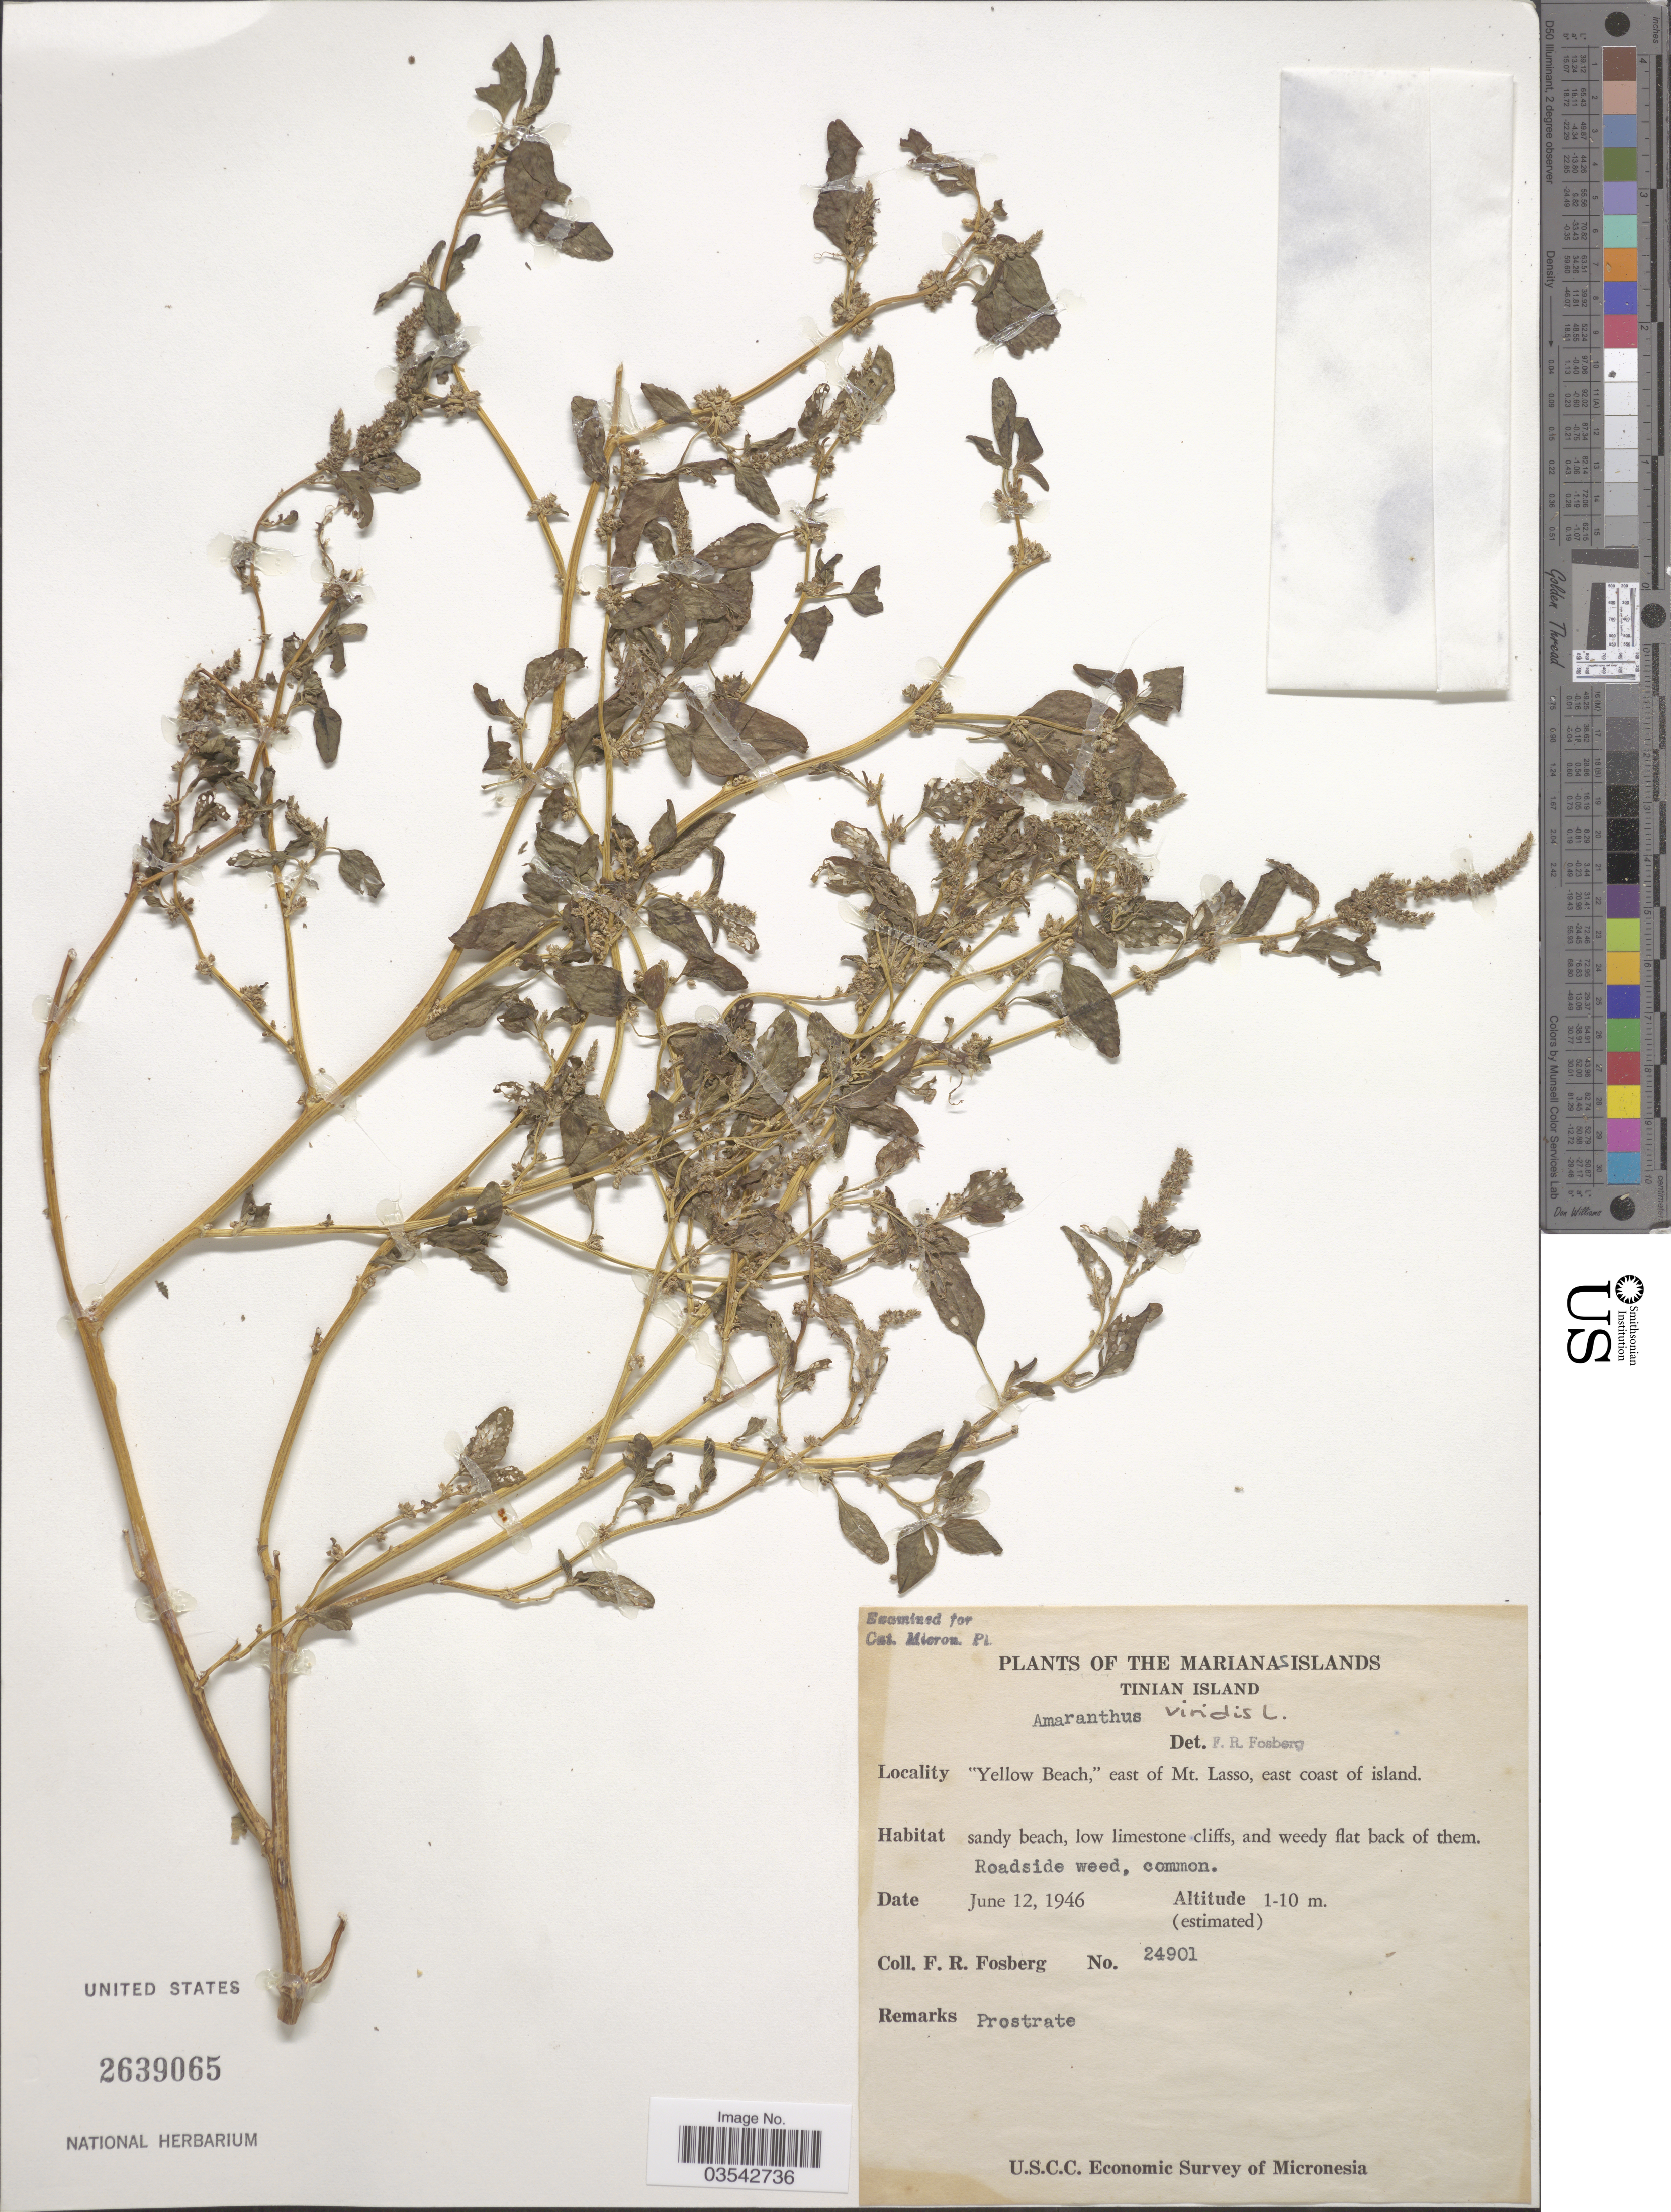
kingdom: Plantae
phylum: Tracheophyta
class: Magnoliopsida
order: Caryophyllales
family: Amaranthaceae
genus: Amaranthus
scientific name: Amaranthus viridis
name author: L.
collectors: F. R. Fosberg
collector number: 24901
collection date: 1946-06-12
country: Northern Mariana Islands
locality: The Marianas Islands. Tinian Island. "Yellow Beach," east of Mt. Lasso, east coast of island.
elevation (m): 1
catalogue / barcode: US 2639065